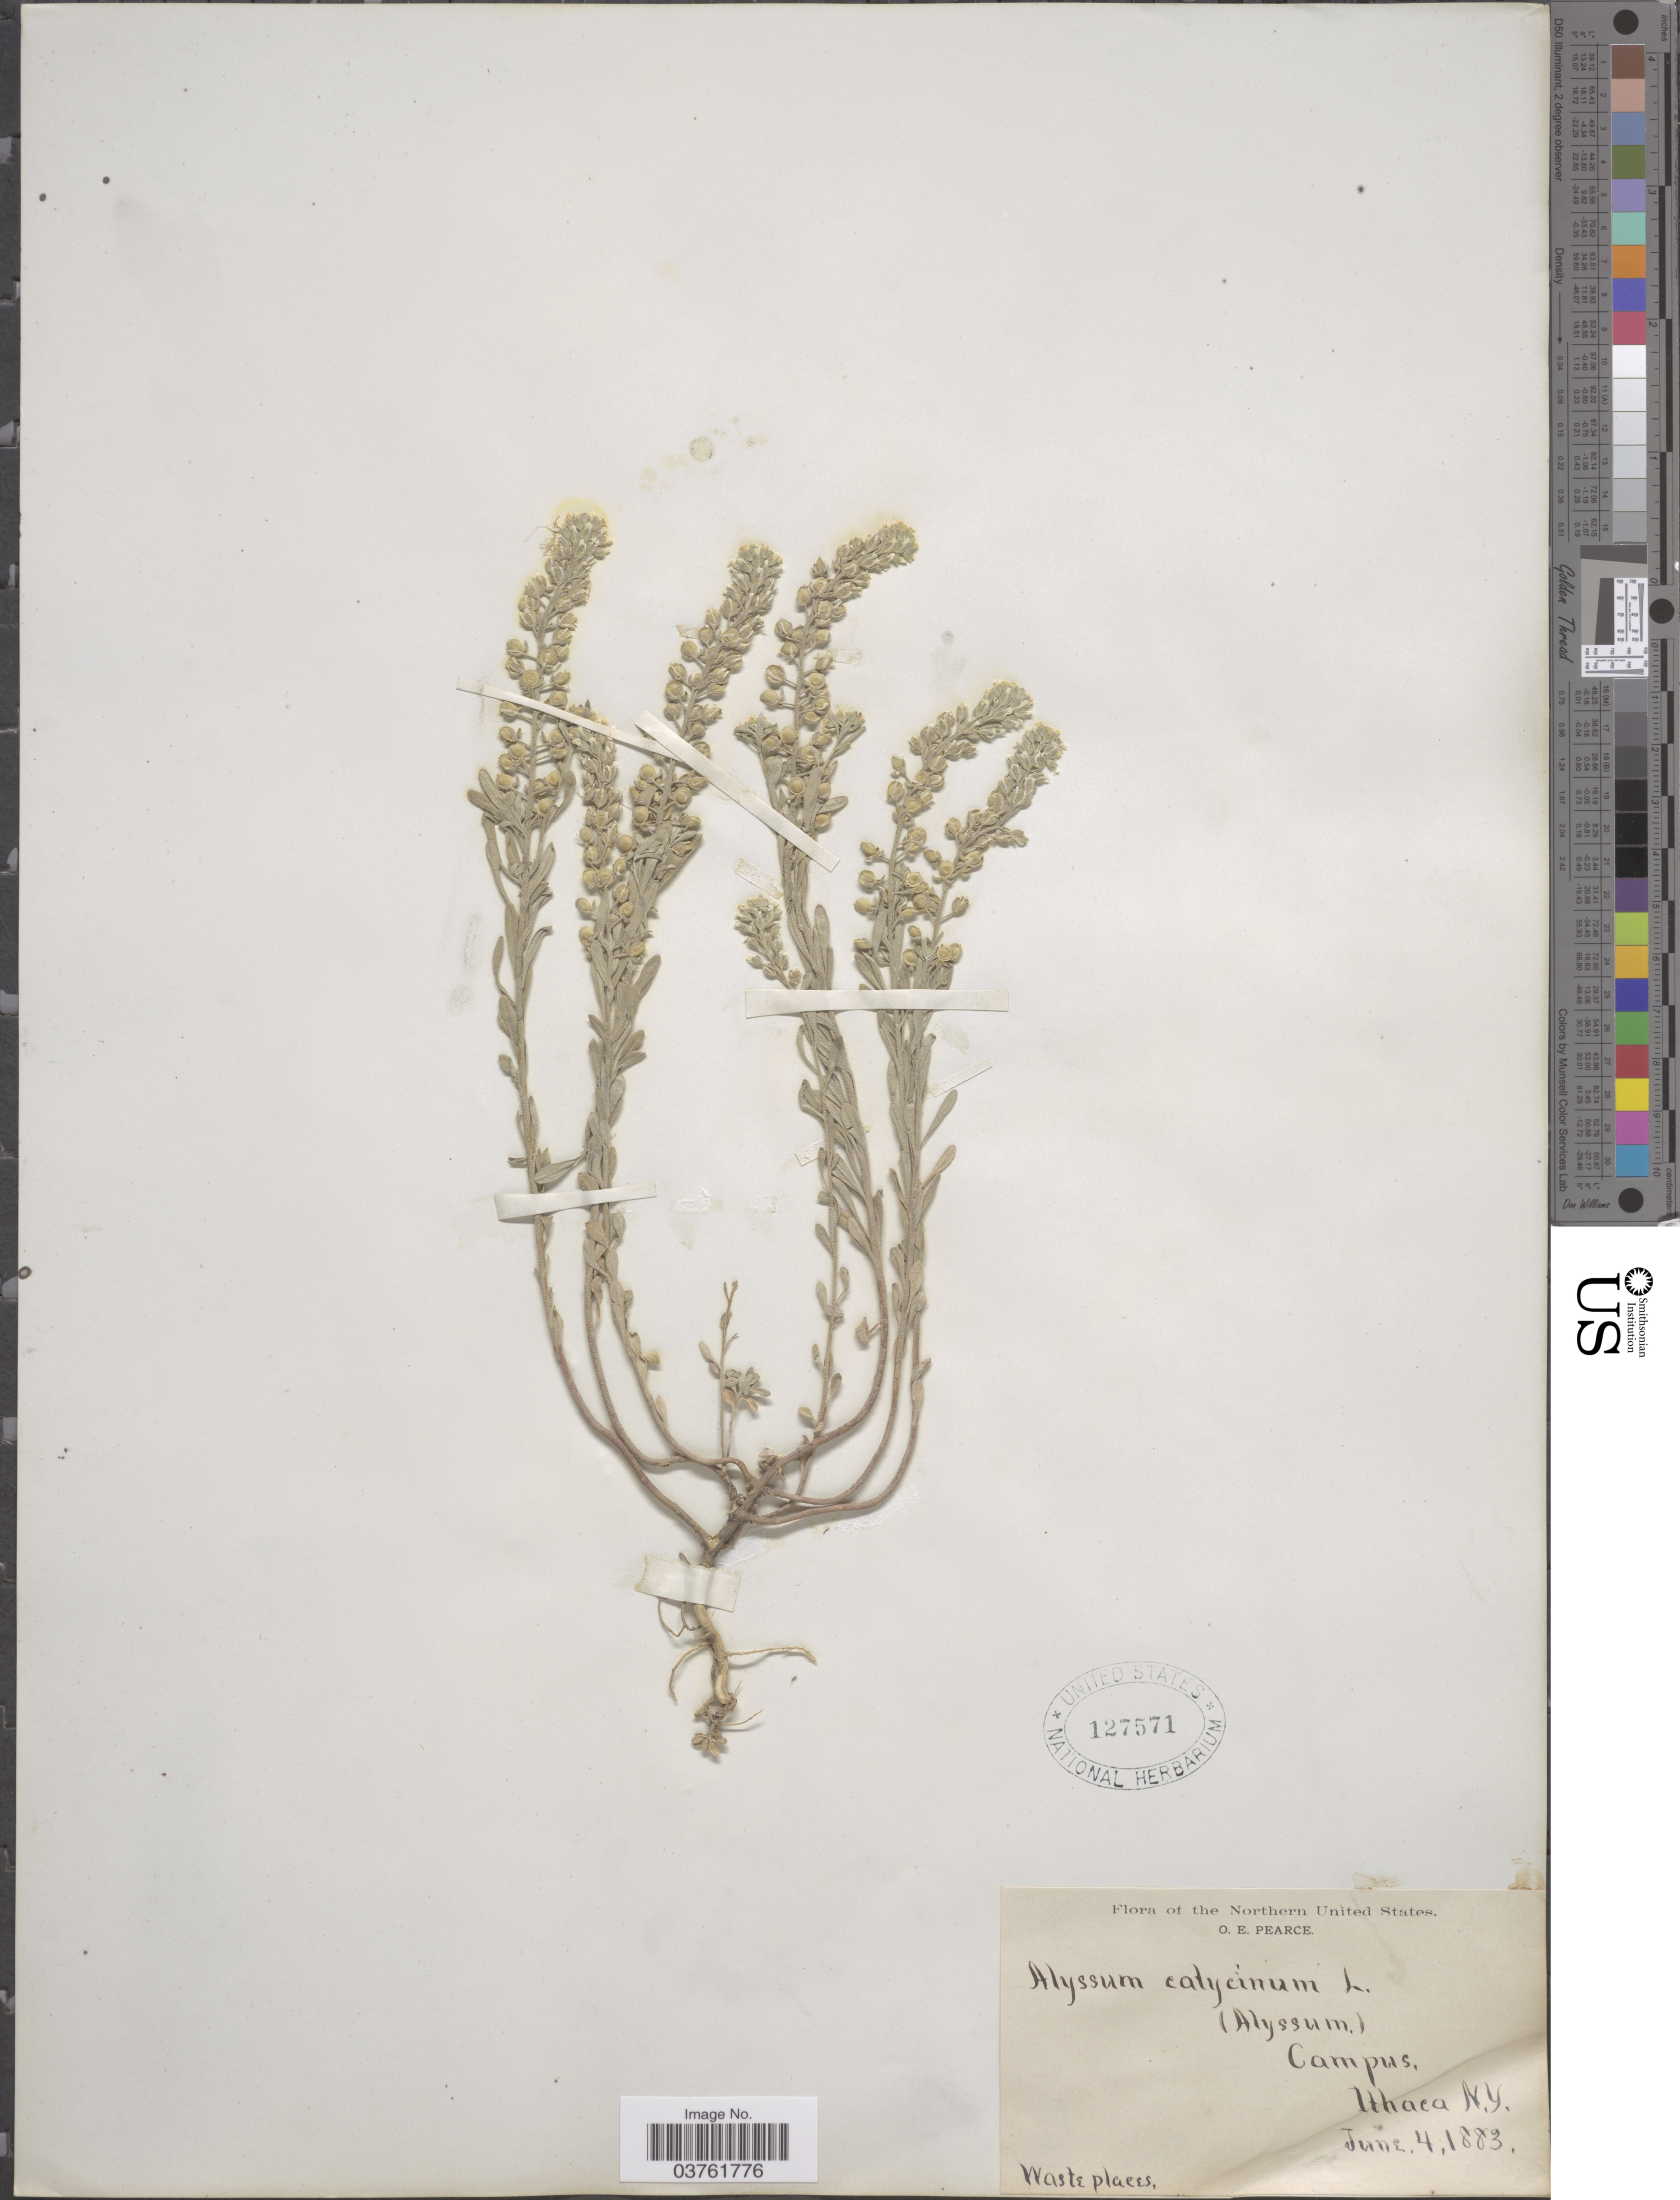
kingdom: Plantae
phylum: Tracheophyta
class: Magnoliopsida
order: Brassicales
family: Brassicaceae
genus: Alyssum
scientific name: Alyssum alyssoides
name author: (L.) L.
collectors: O. E. Pearce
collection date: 1883-06-04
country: United States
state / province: New York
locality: The Northern United States. Campus. Ithaca.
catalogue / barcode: US 127571